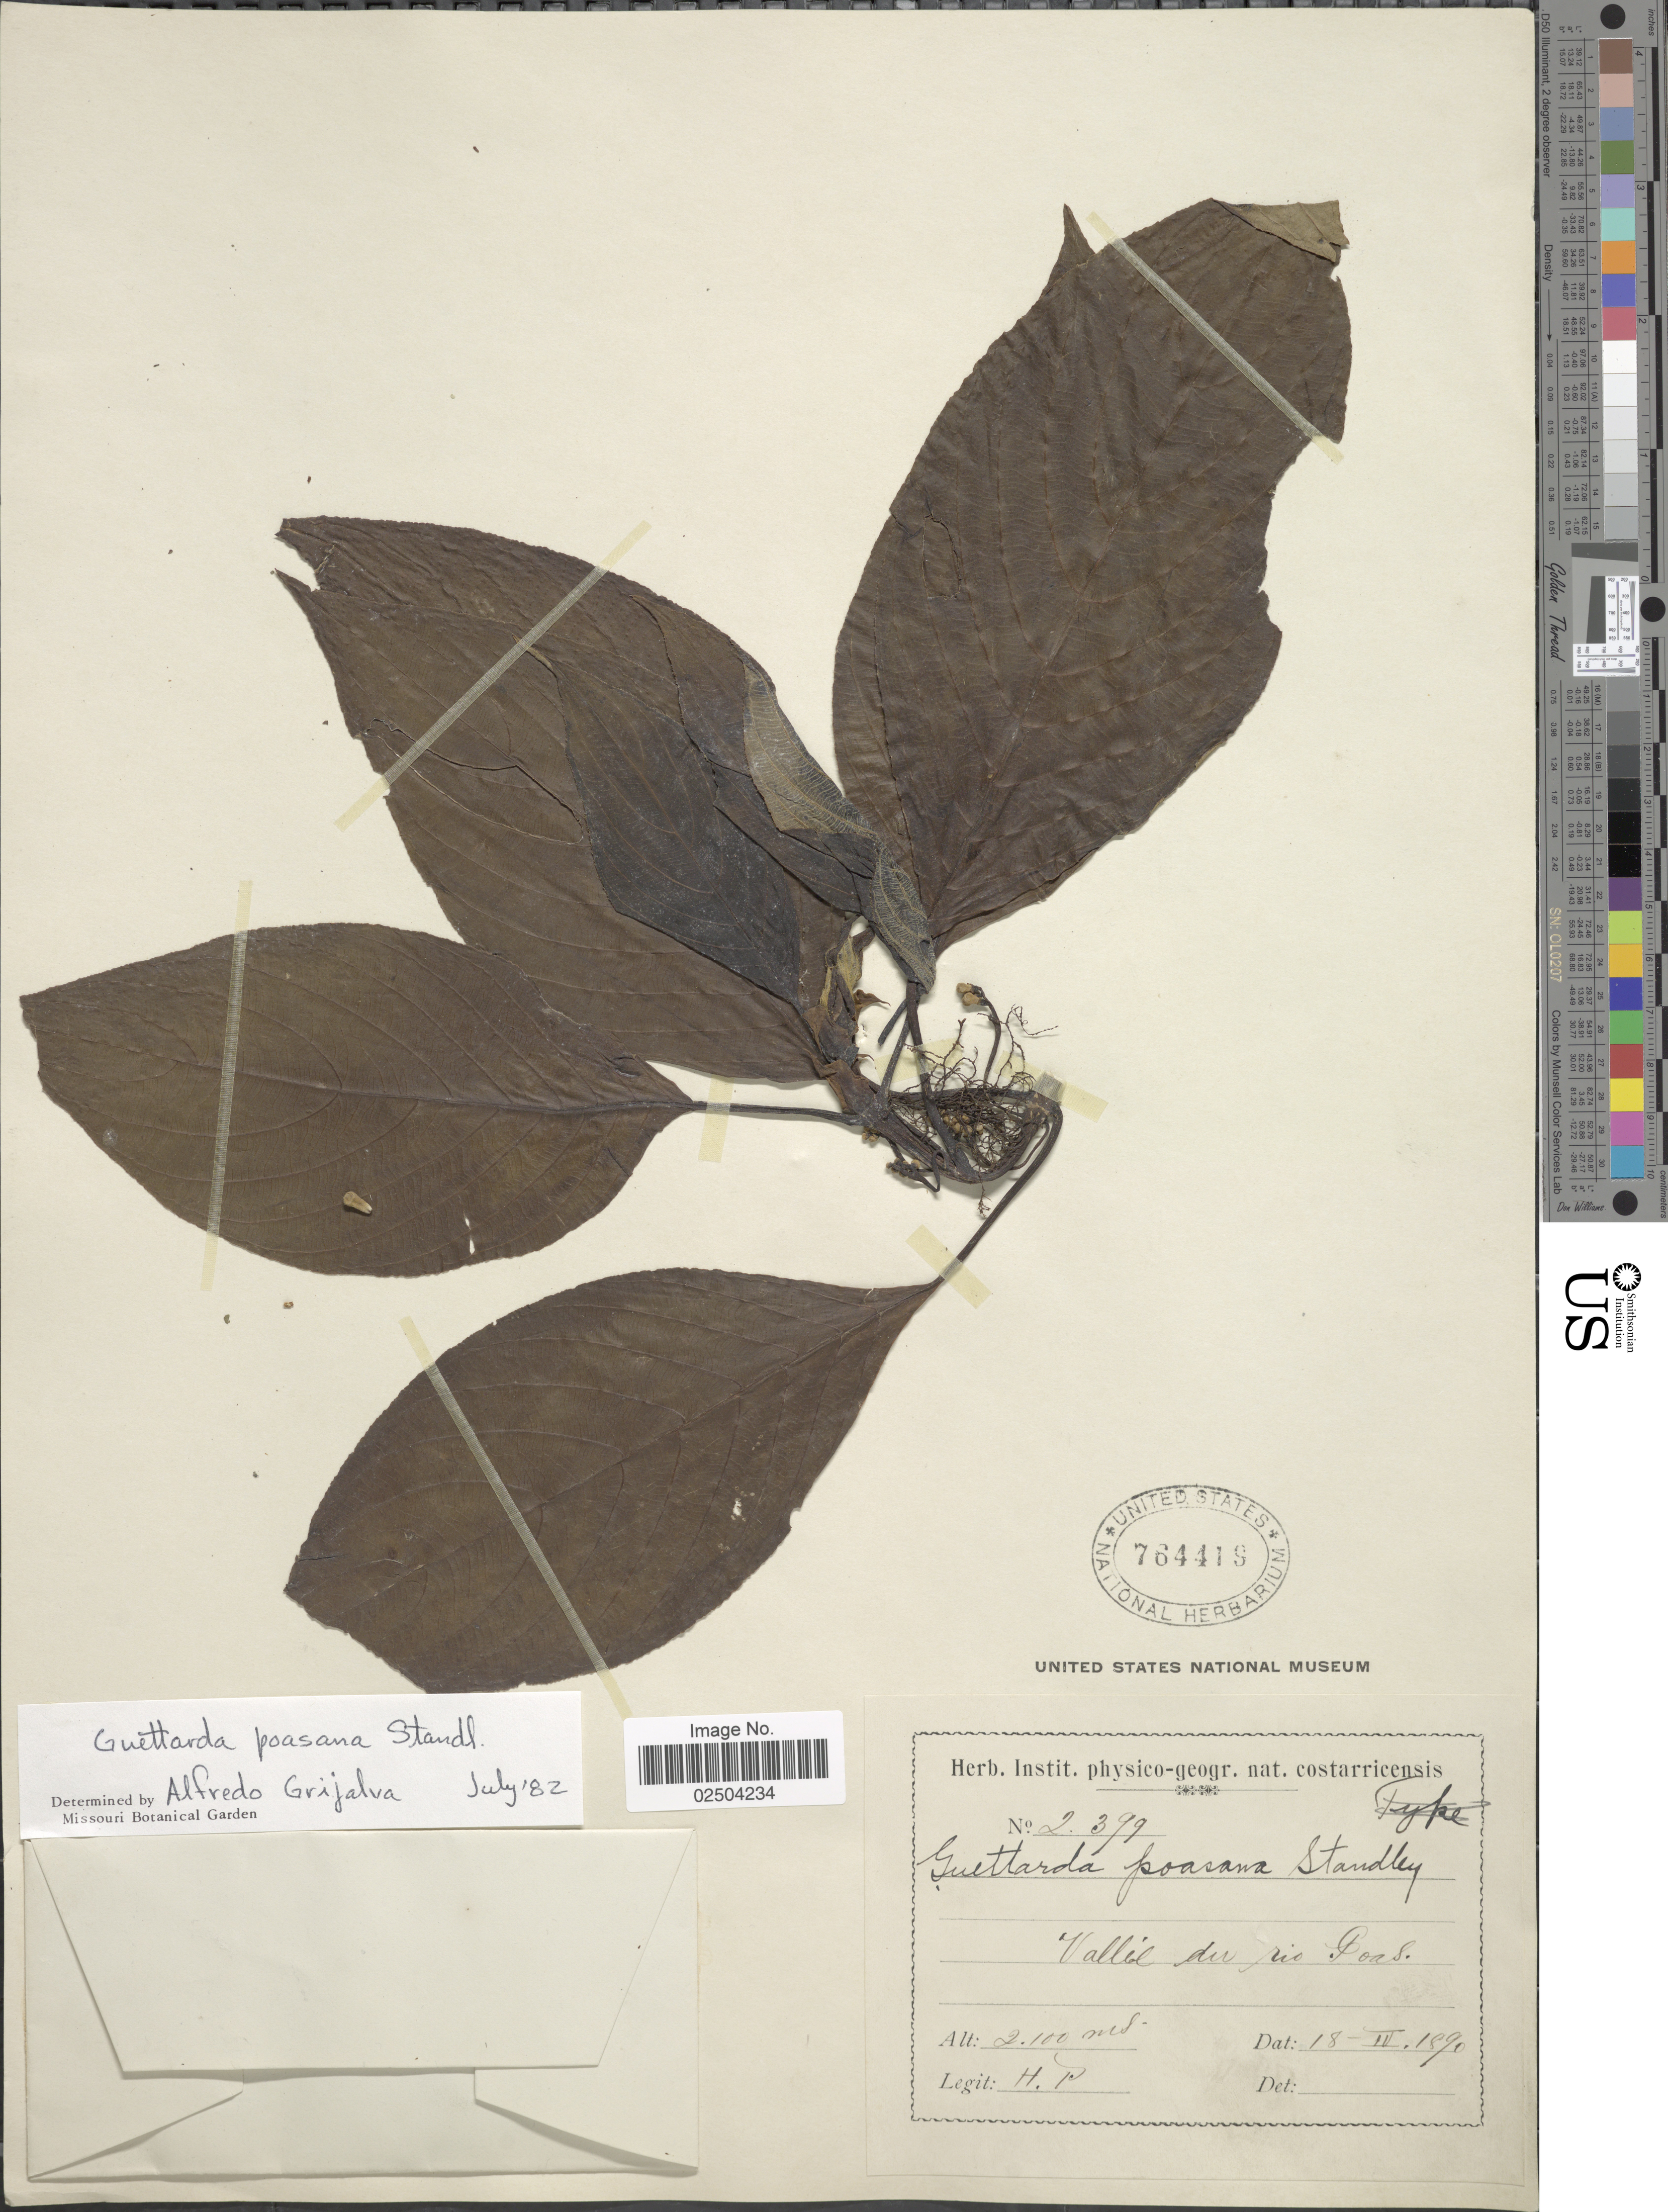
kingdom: Plantae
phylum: Tracheophyta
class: Magnoliopsida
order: Gentianales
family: Rubiaceae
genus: Guettarda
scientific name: Guettarda poasana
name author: Standl.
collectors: H. P.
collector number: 2399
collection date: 1890-04-18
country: Costa Rica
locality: Vallee du rio Poas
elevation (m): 2100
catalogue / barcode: US 764418